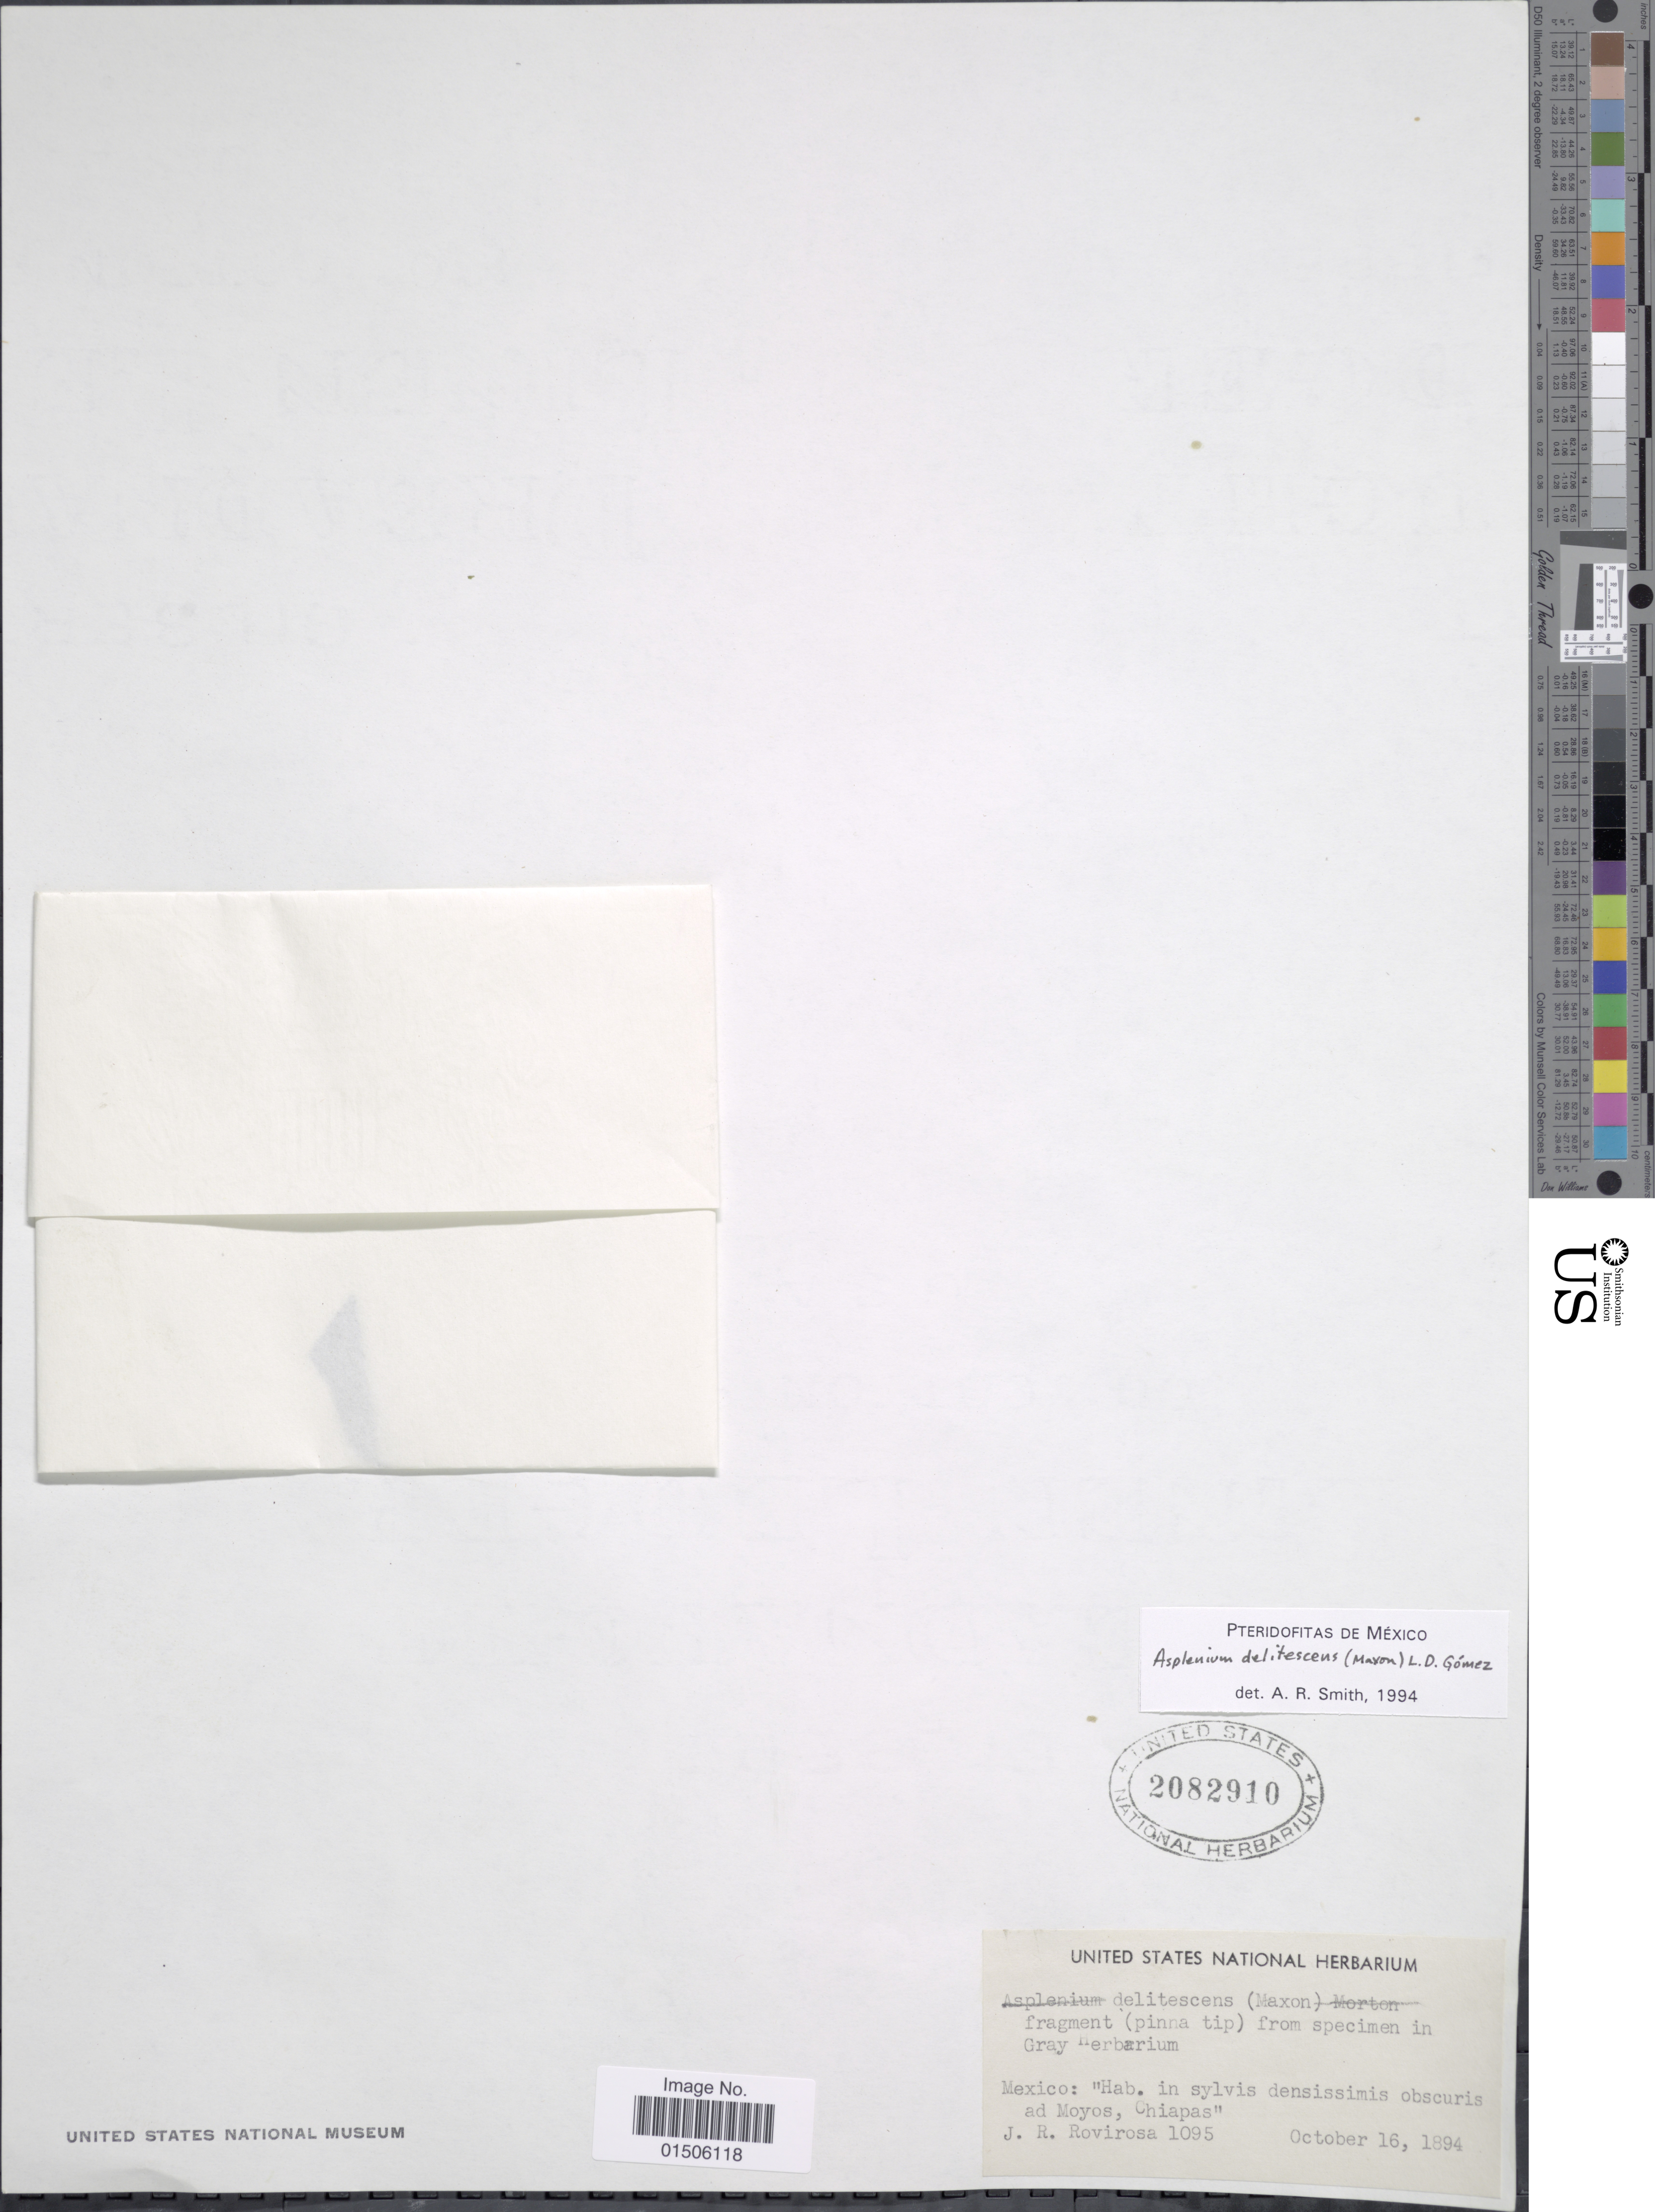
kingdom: Plantae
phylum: Tracheophyta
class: Polypodiopsida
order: Polypodiales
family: Aspleniaceae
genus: Asplenium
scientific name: Asplenium delitescens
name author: (Maxon) L.D. Gómez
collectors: J. Rovirosa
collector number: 1095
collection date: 1894-10-16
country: Mexico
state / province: Chiapas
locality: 'Hab. in sylvis densissimis obscuris ad Moyos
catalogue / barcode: US 2082910